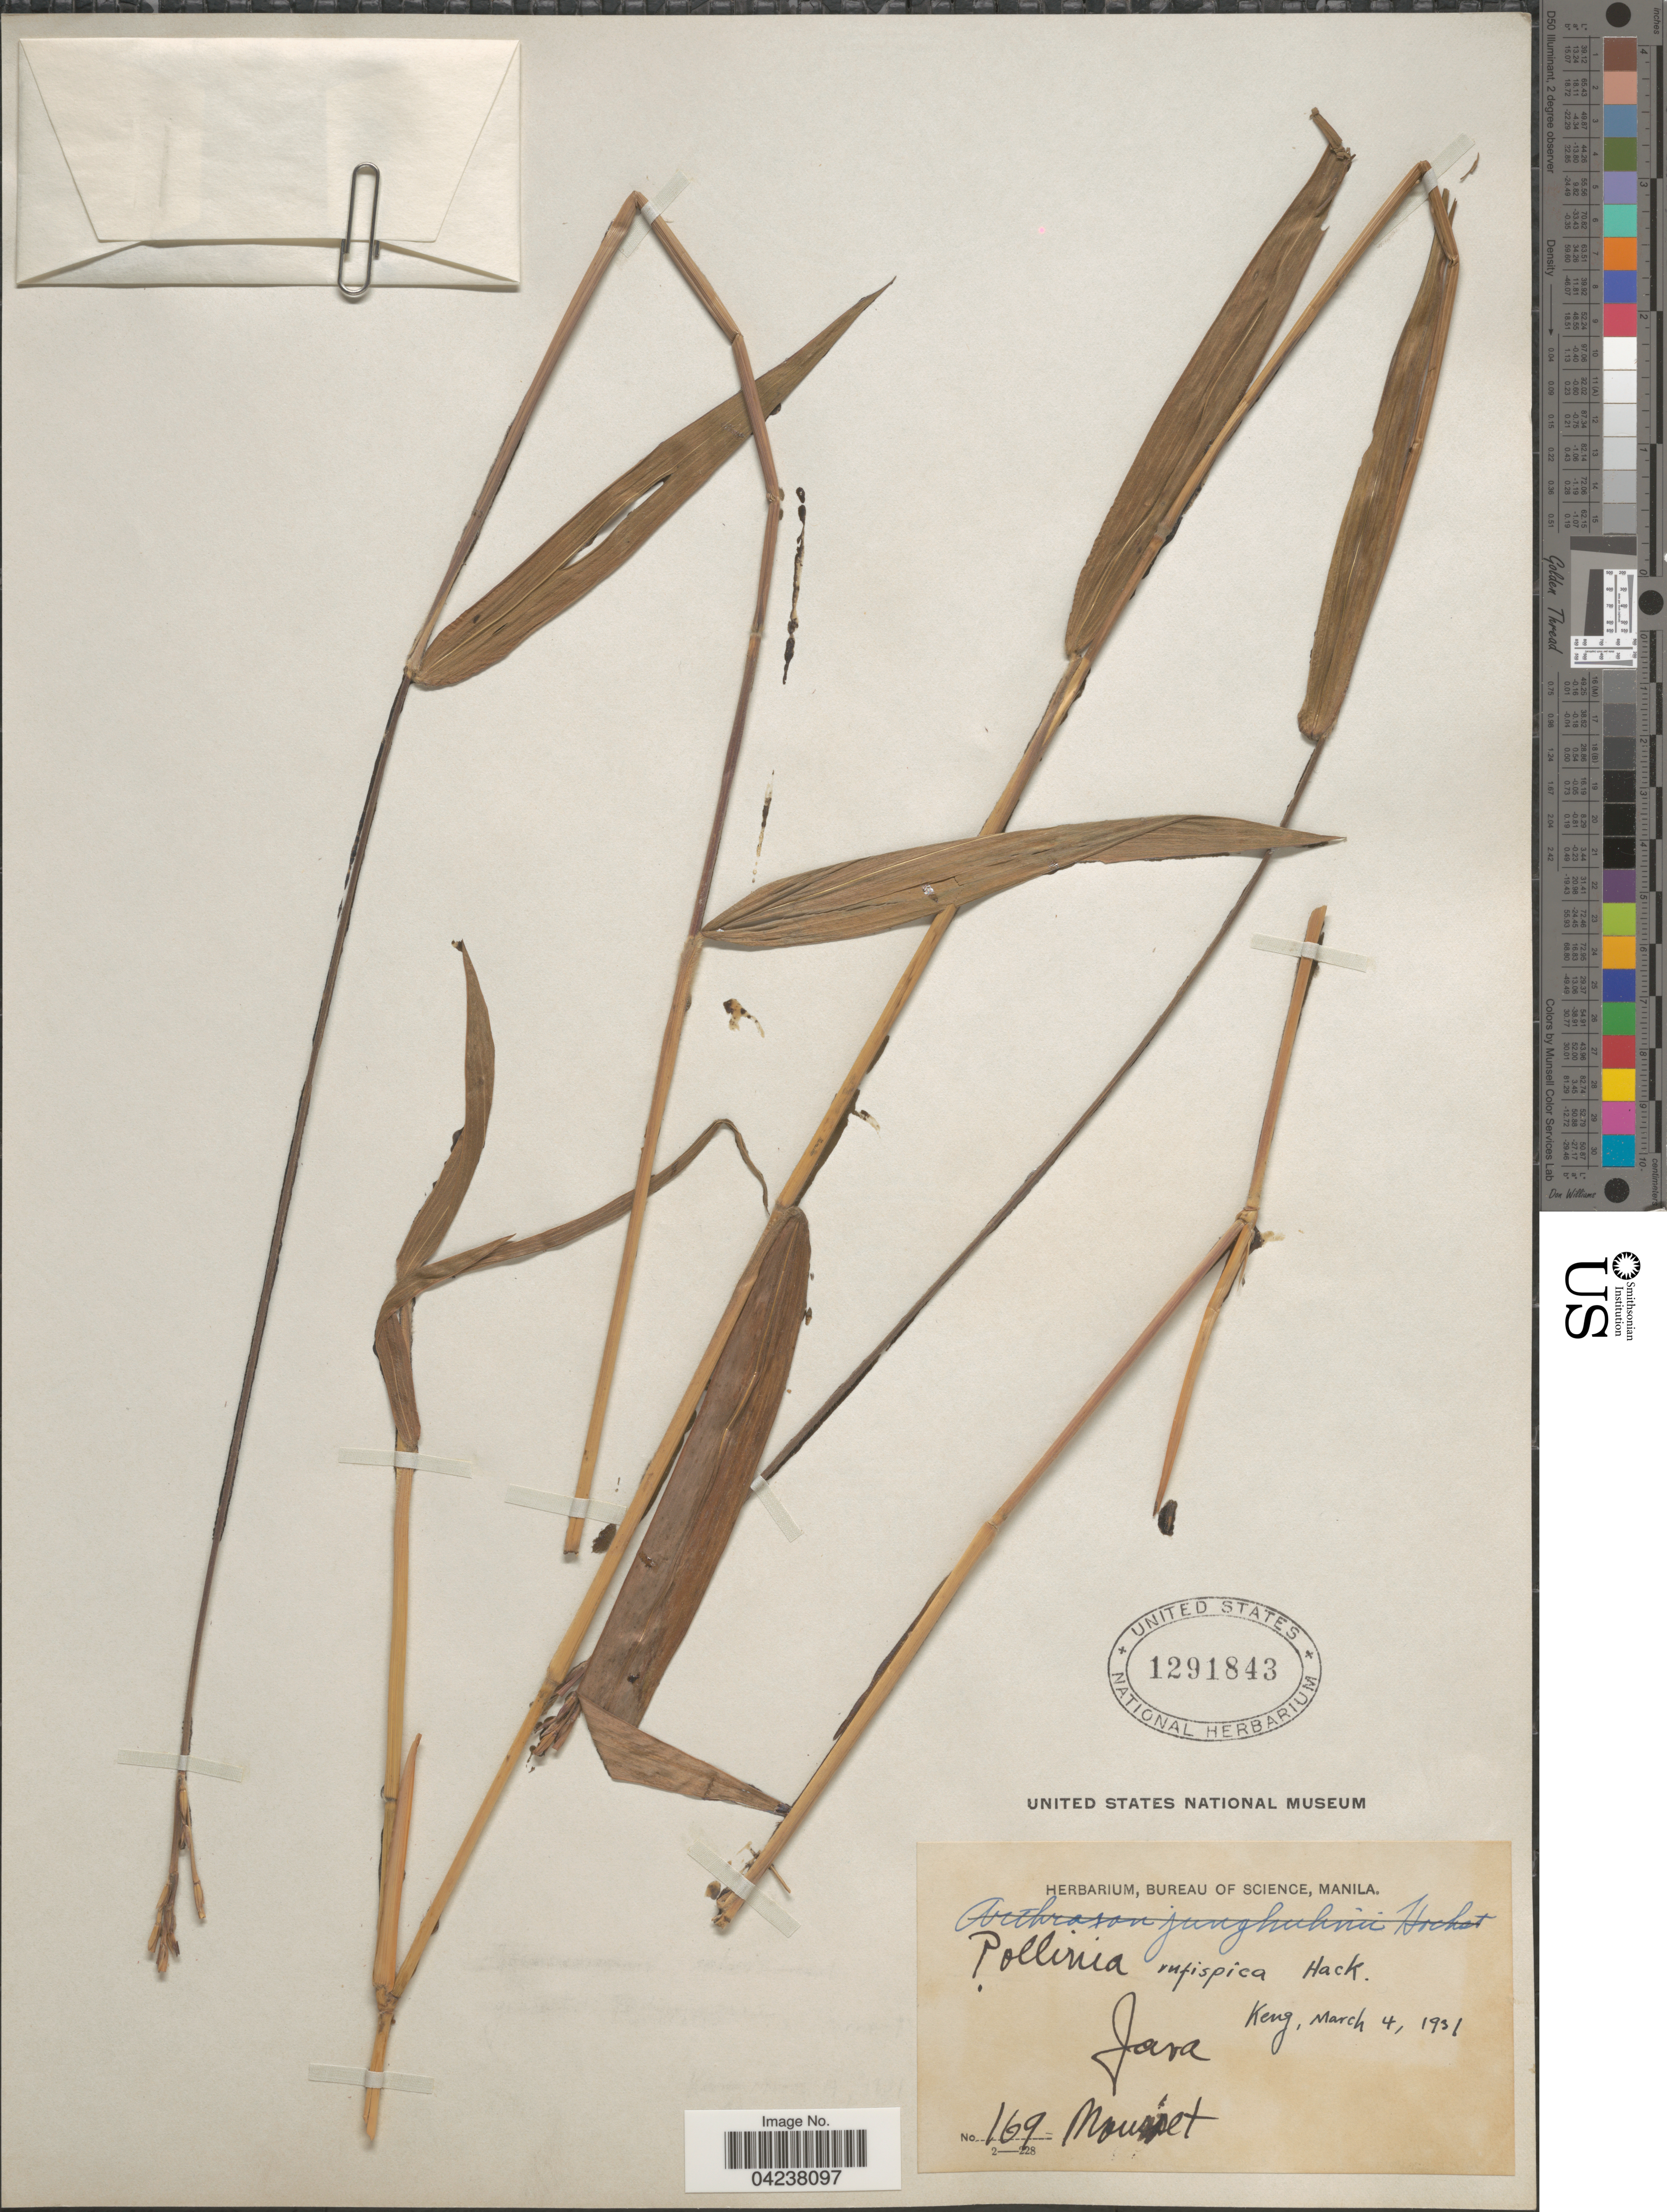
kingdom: Plantae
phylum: Tracheophyta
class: Liliopsida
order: Poales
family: Poaceae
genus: Microstegium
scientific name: Microstegium rufispicum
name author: (Steud.) A. Camus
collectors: Mousset, --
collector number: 169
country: Indonesia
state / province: Java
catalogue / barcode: US 1291843